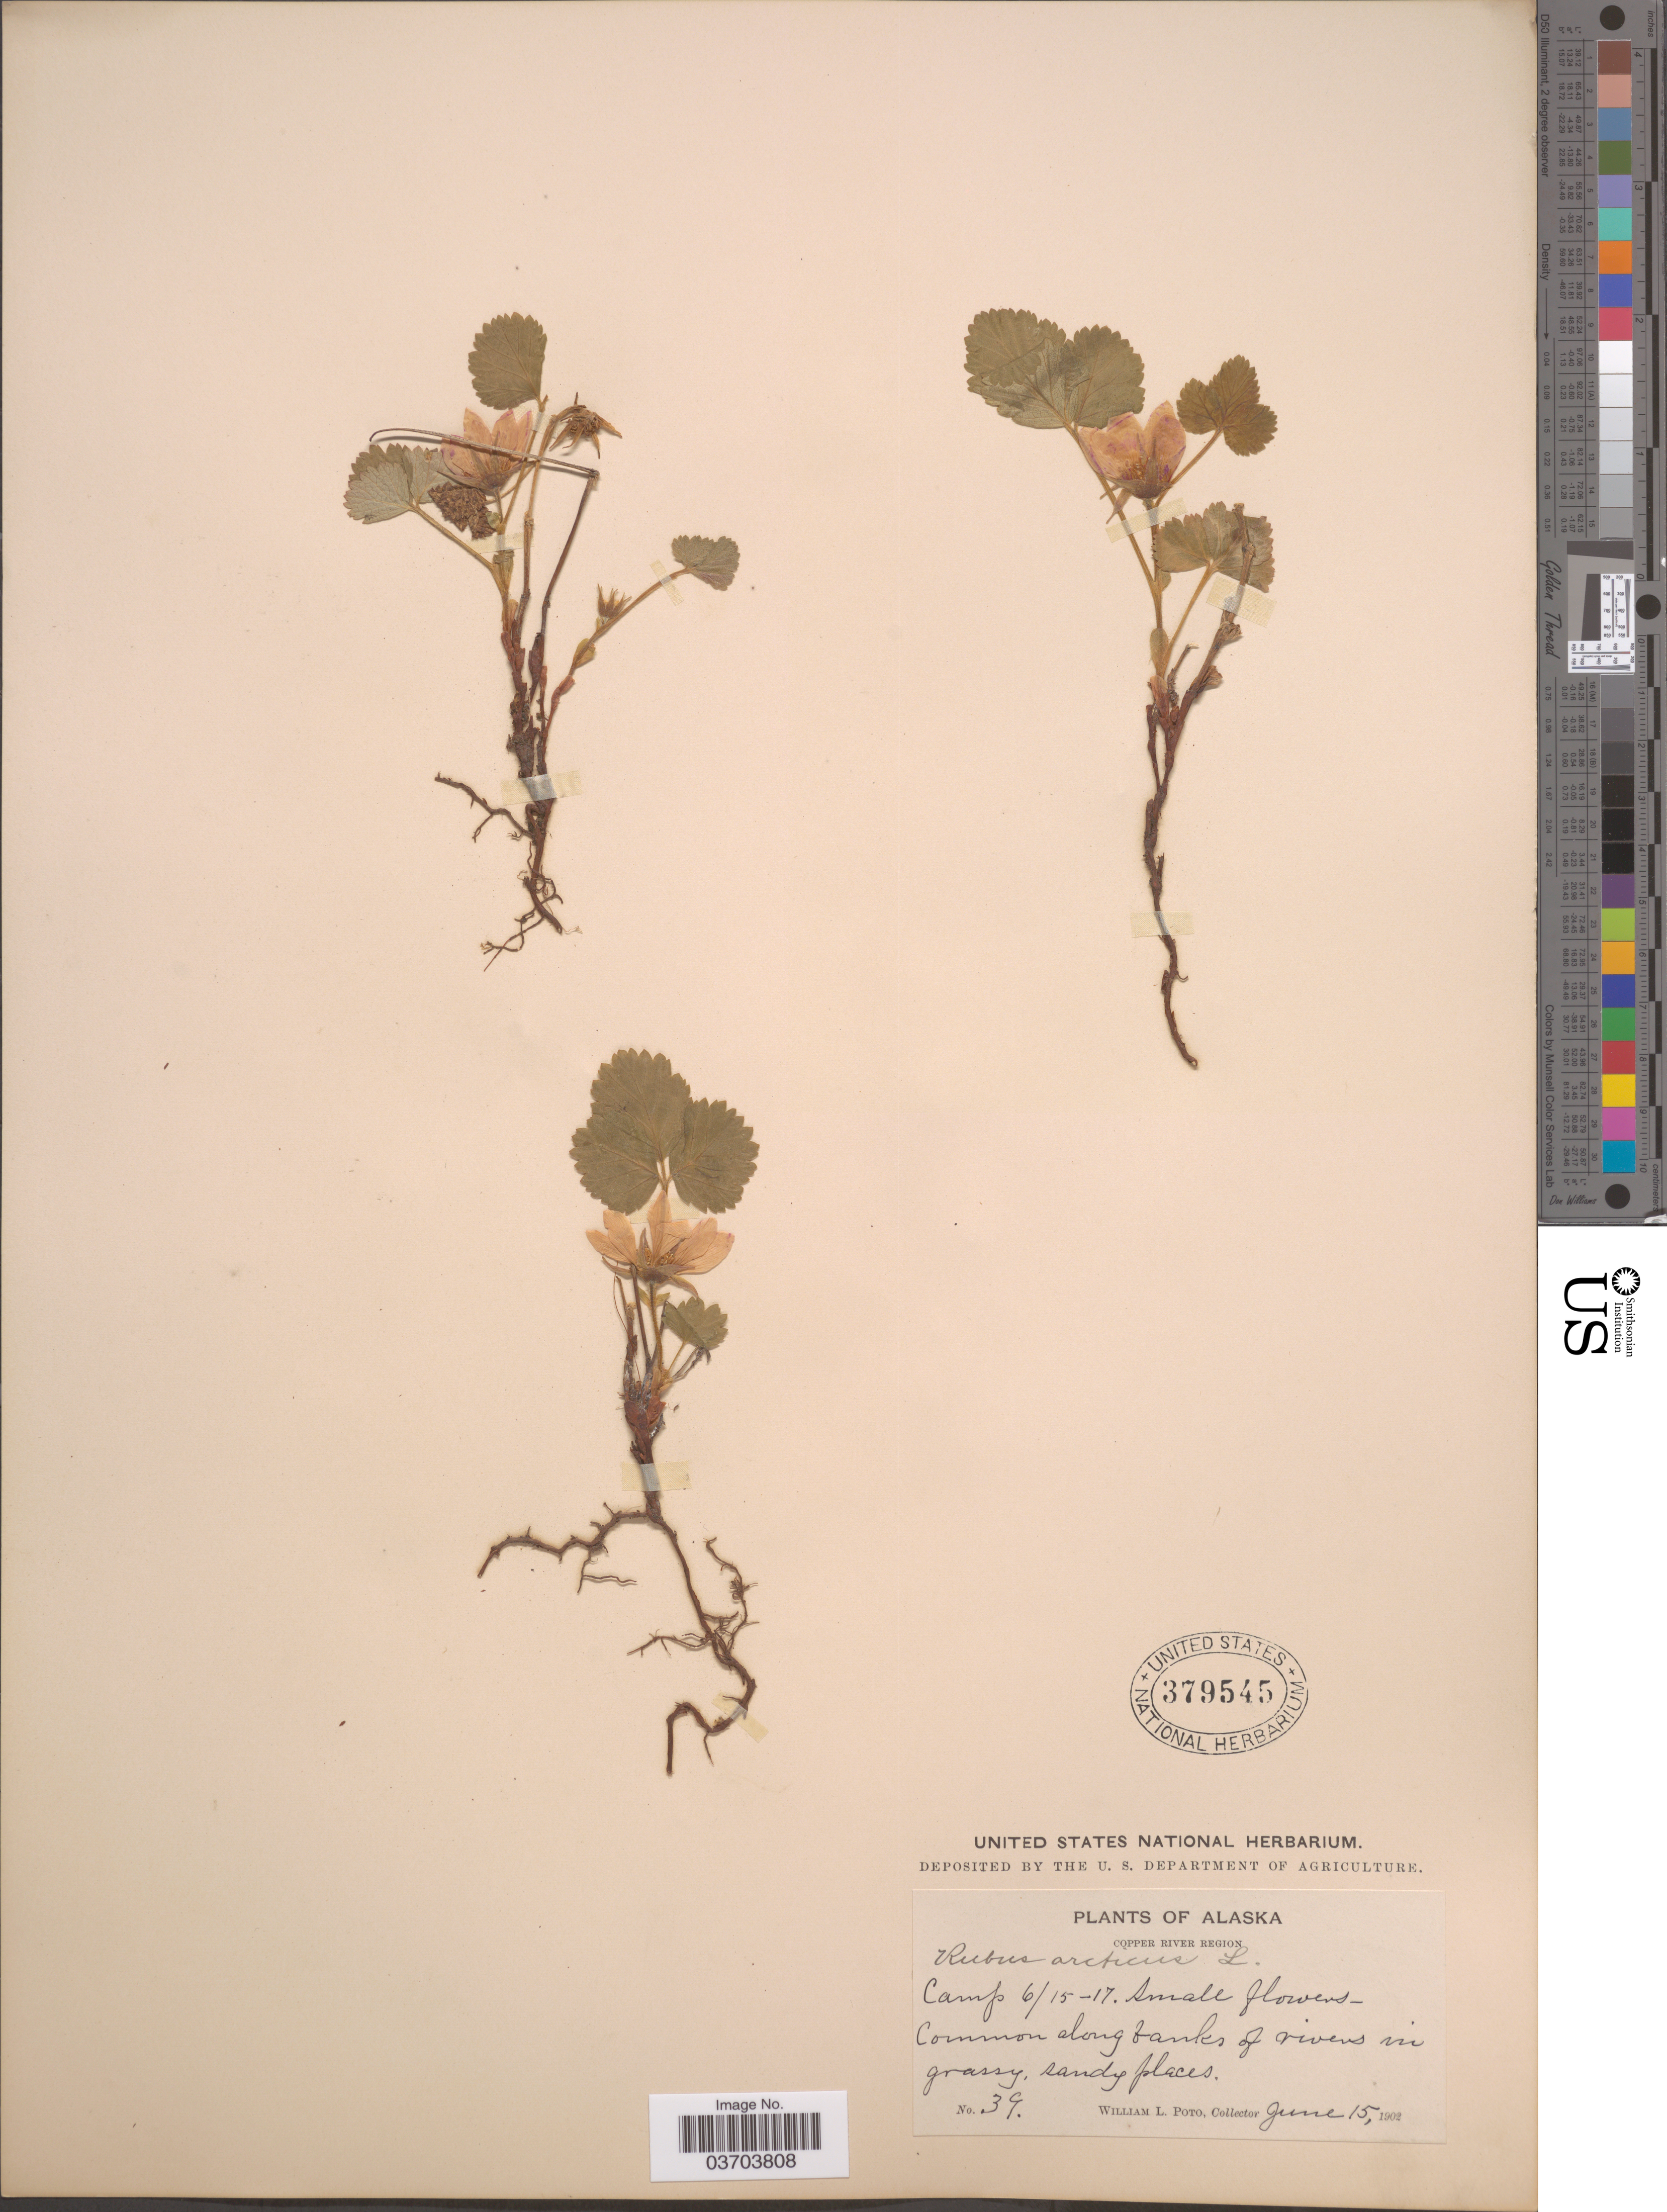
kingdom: Plantae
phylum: Tracheophyta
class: Magnoliopsida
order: Rosales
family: Rosaceae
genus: Rubus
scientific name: Rubus acaulis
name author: Michx.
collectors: W. Poto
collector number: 39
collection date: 1902-06-15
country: United States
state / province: Alaska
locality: Copper River Region. Camp 6/15-17.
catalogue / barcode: US 379545